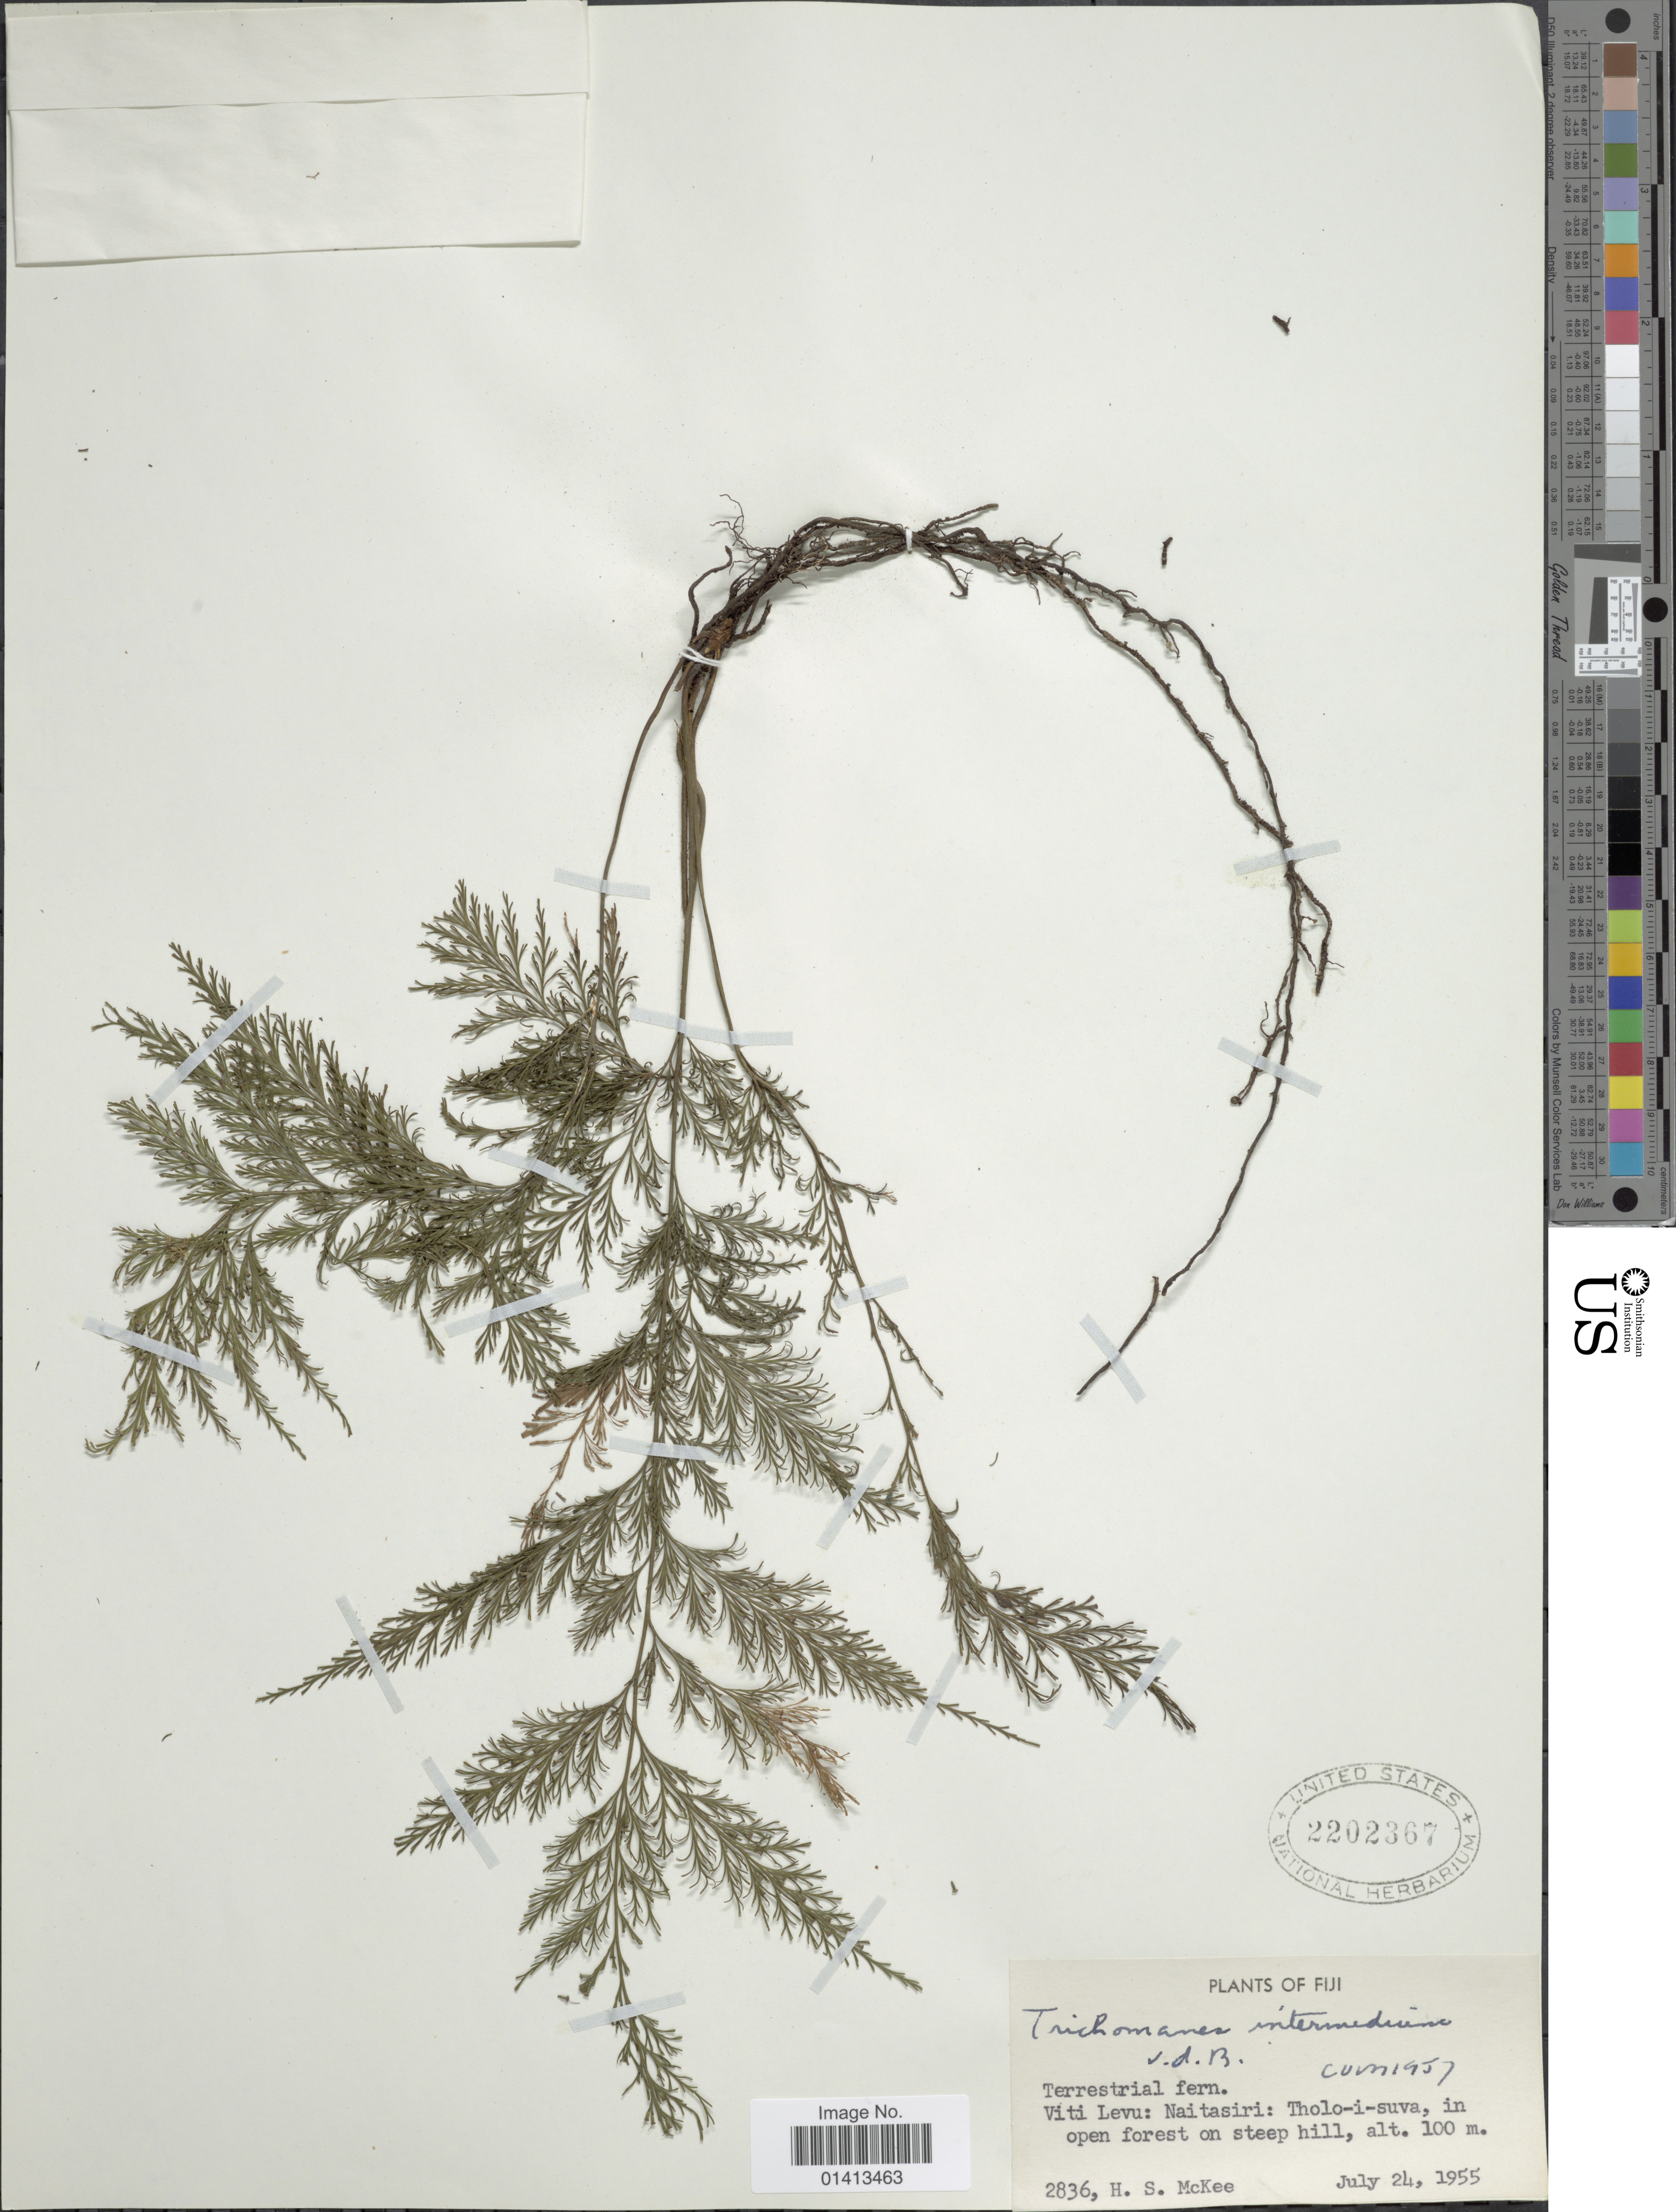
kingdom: Plantae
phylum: Tracheophyta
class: Polypodiopsida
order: Hymenophyllales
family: Hymenophyllaceae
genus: Crepidomanes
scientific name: Crepidomanes intermedium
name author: (Bosch) Ebihara & K. Iwats.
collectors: H. S. McKee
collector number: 2836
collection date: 1955-07-24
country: Fiji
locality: Viti Levu: Naitasiri: Tholo-i-suva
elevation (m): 100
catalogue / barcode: US 2202367